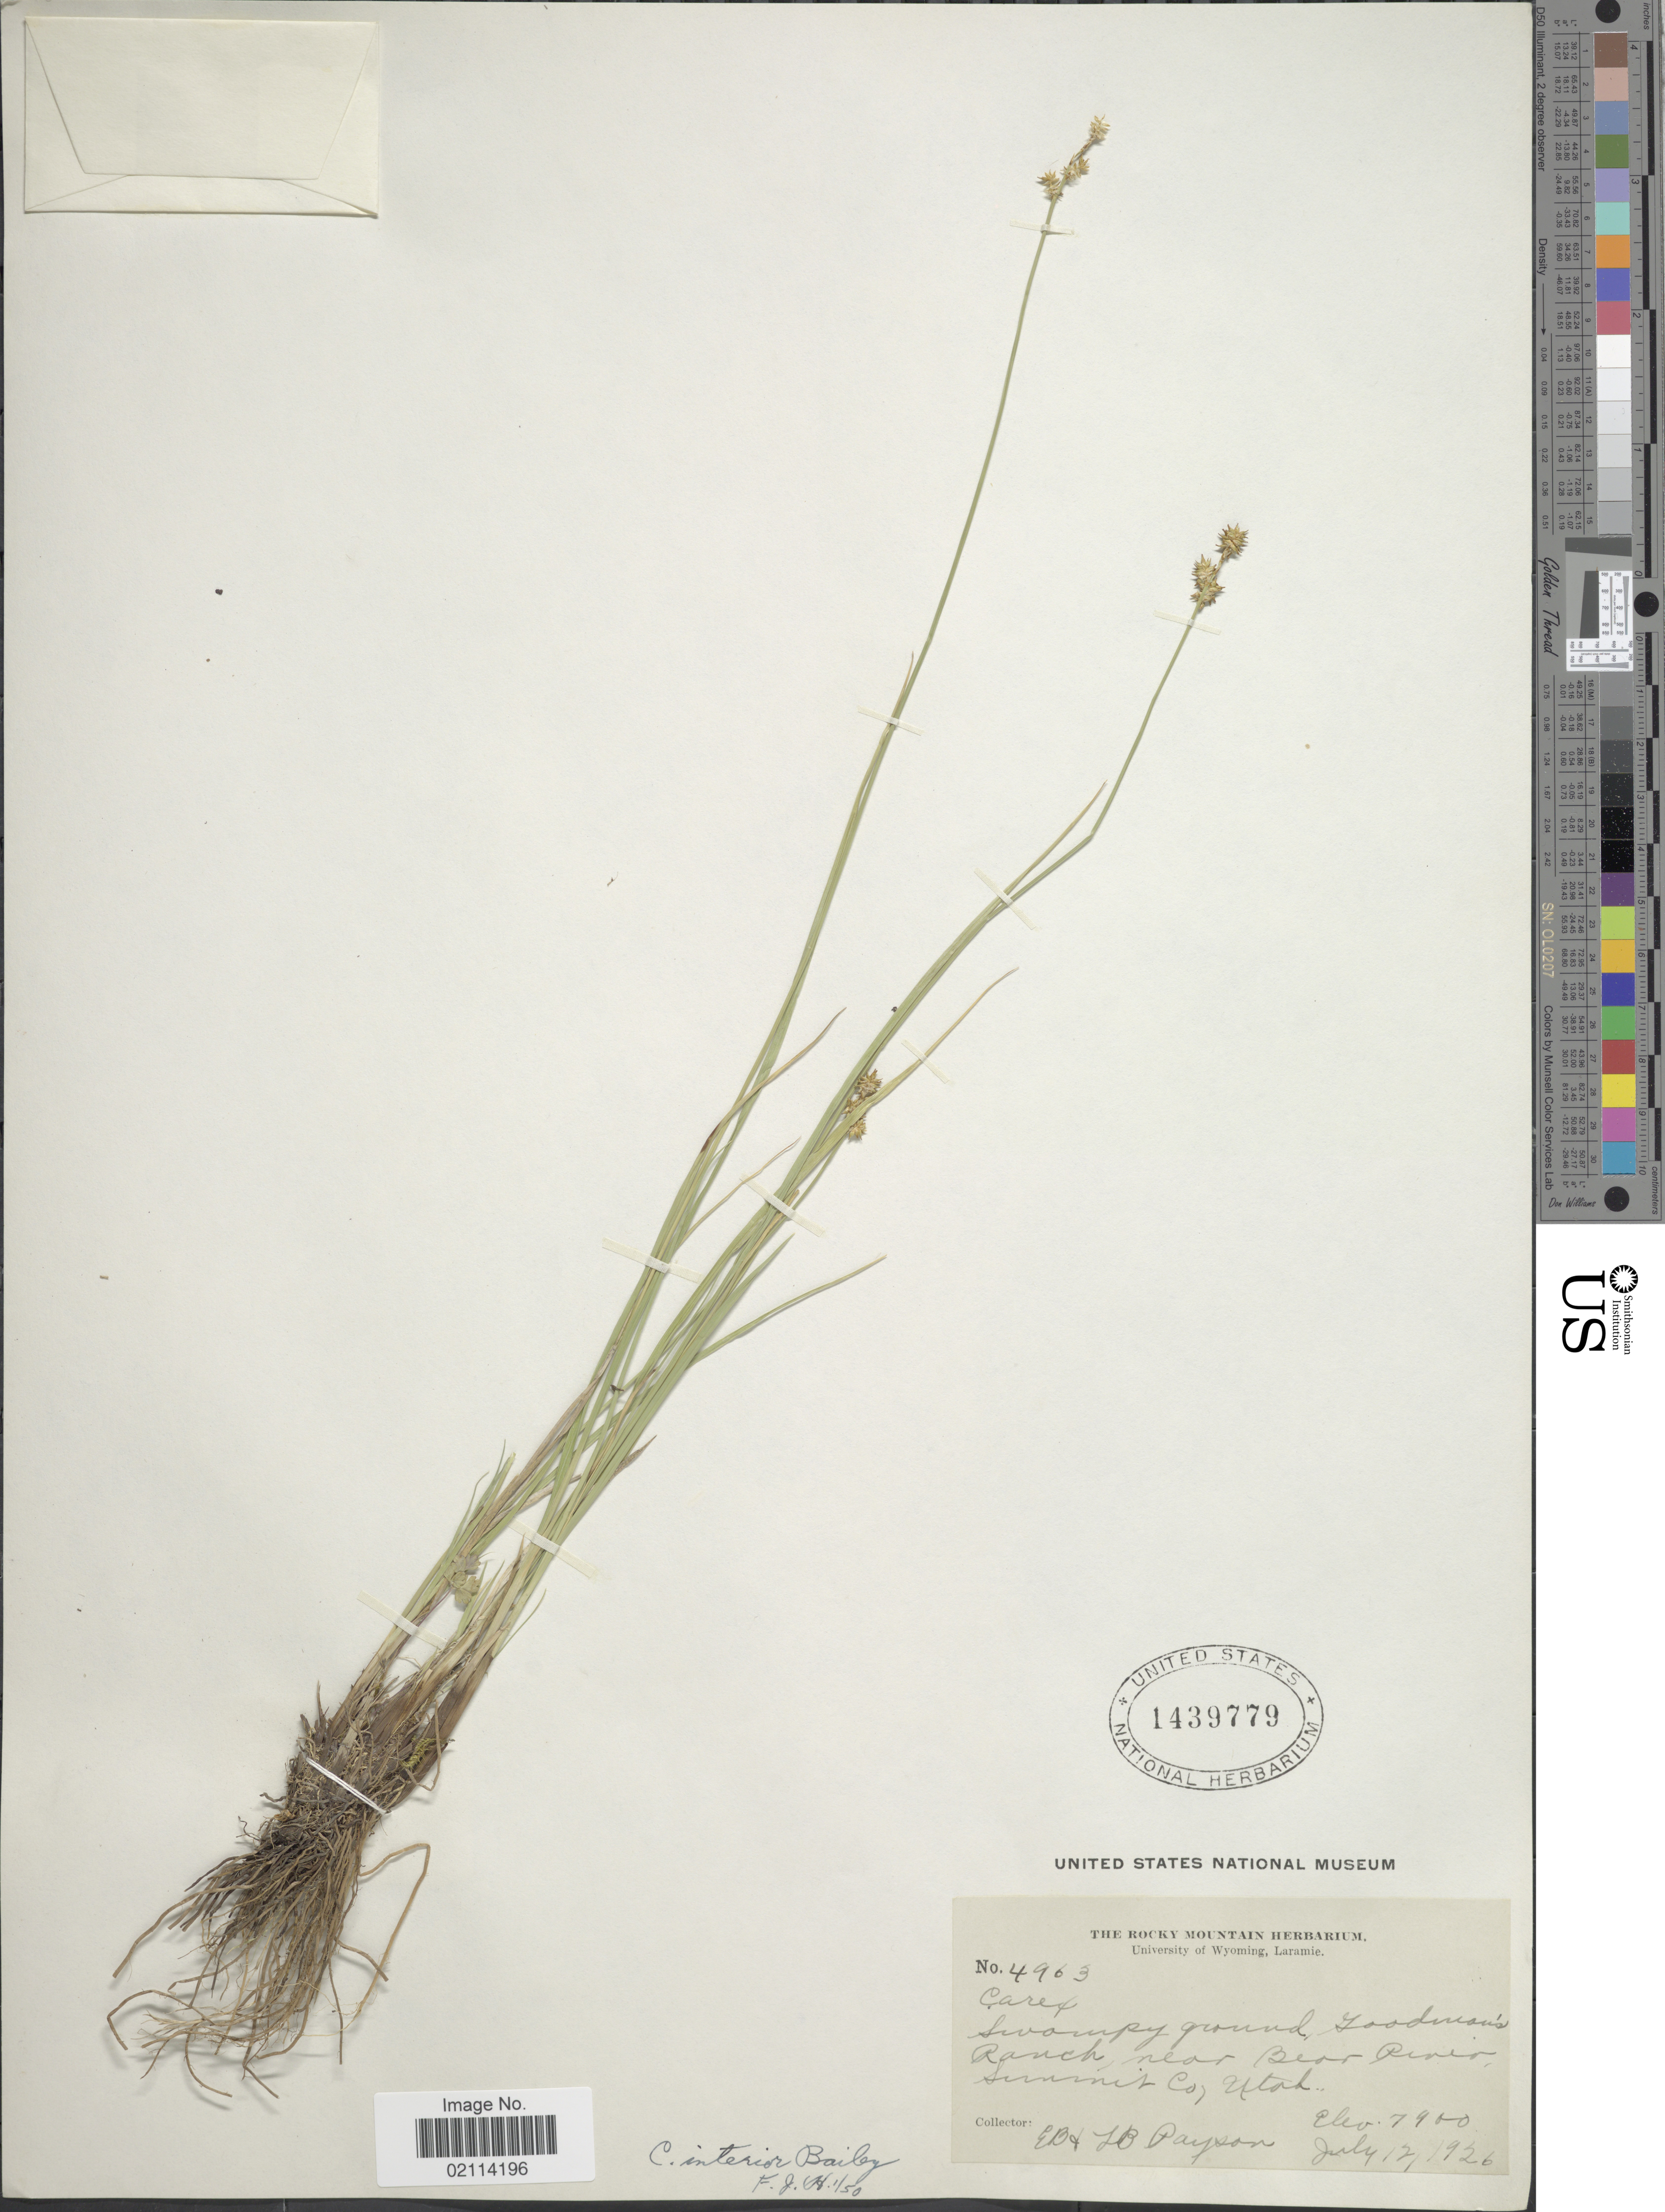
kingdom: Plantae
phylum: Tracheophyta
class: Liliopsida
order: Poales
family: Cyperaceae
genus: Carex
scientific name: Carex interior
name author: L.H. Bailey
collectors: E. B. Payson & L. Payson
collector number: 4963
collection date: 1926-07-12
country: United States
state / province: Utah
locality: Swampy ground, Goodman's Ranch, near Bear River, Summit Co.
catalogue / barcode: US 1439779